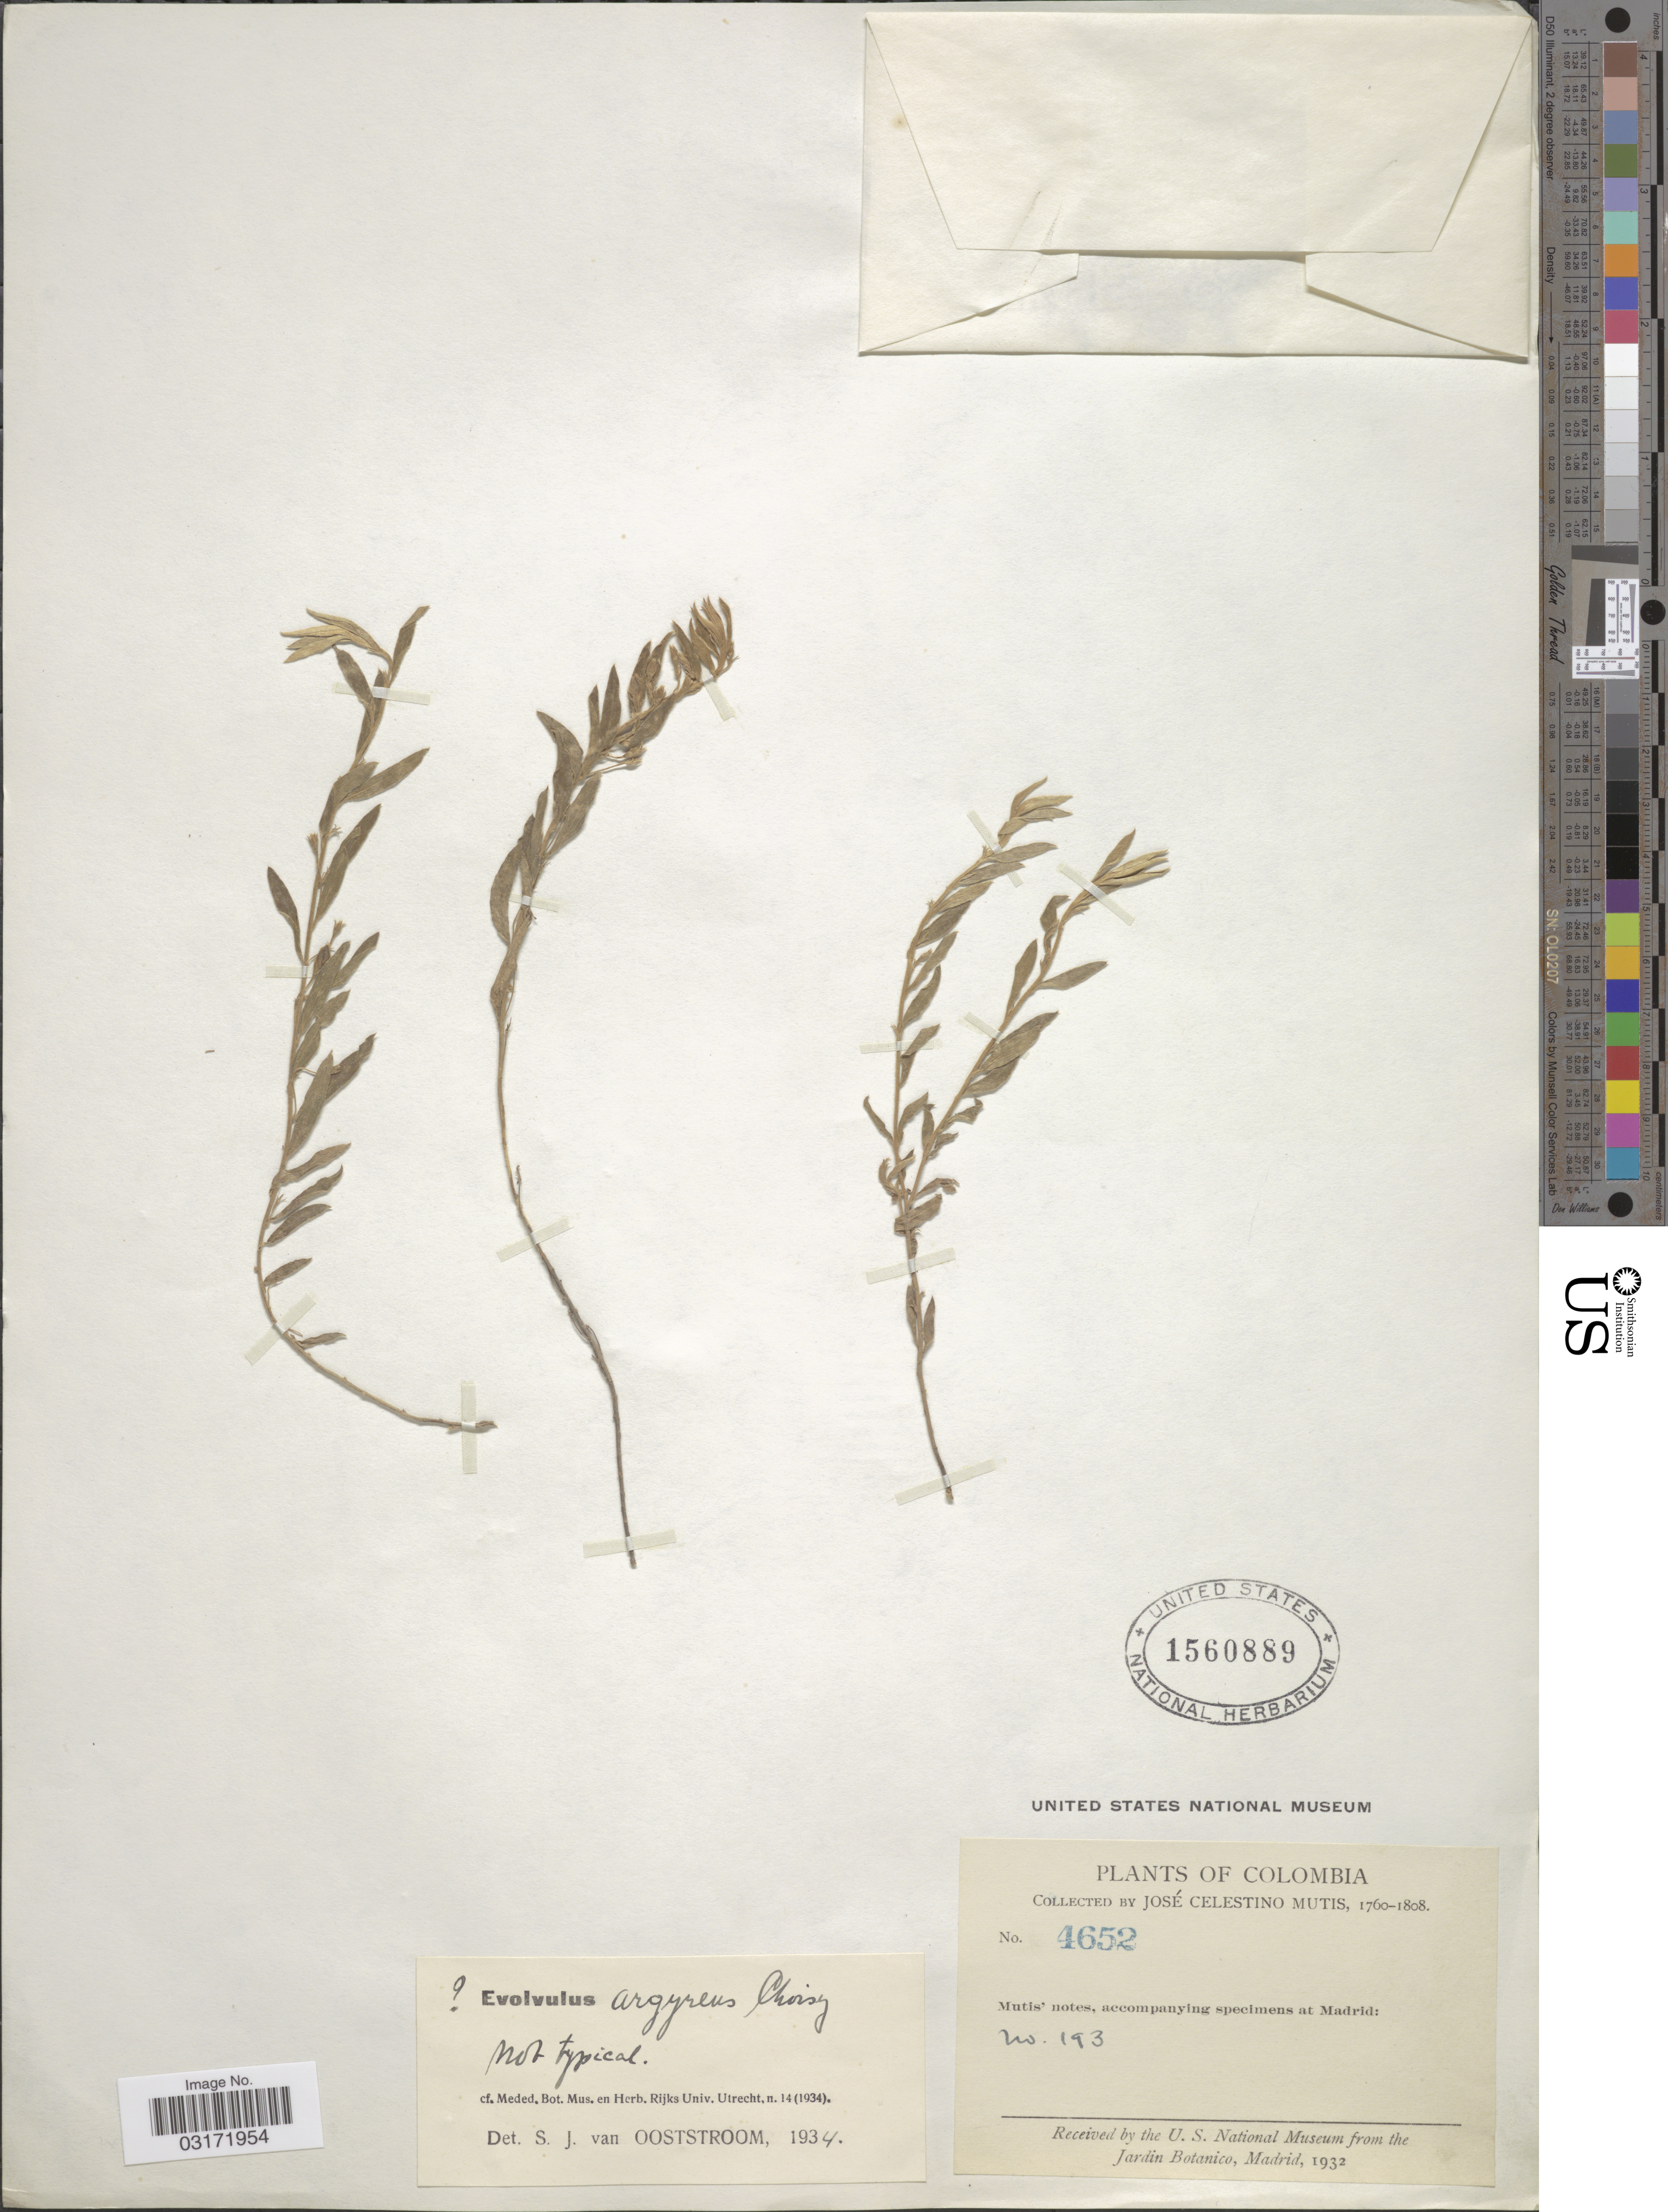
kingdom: Plantae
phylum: Tracheophyta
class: Magnoliopsida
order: Solanales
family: Convolvulaceae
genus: Evolvulus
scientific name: Evolvulus argyreus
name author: Choisy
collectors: J. C. B. Mutis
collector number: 4652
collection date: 1760/1808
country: Colombia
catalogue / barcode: US 1560889